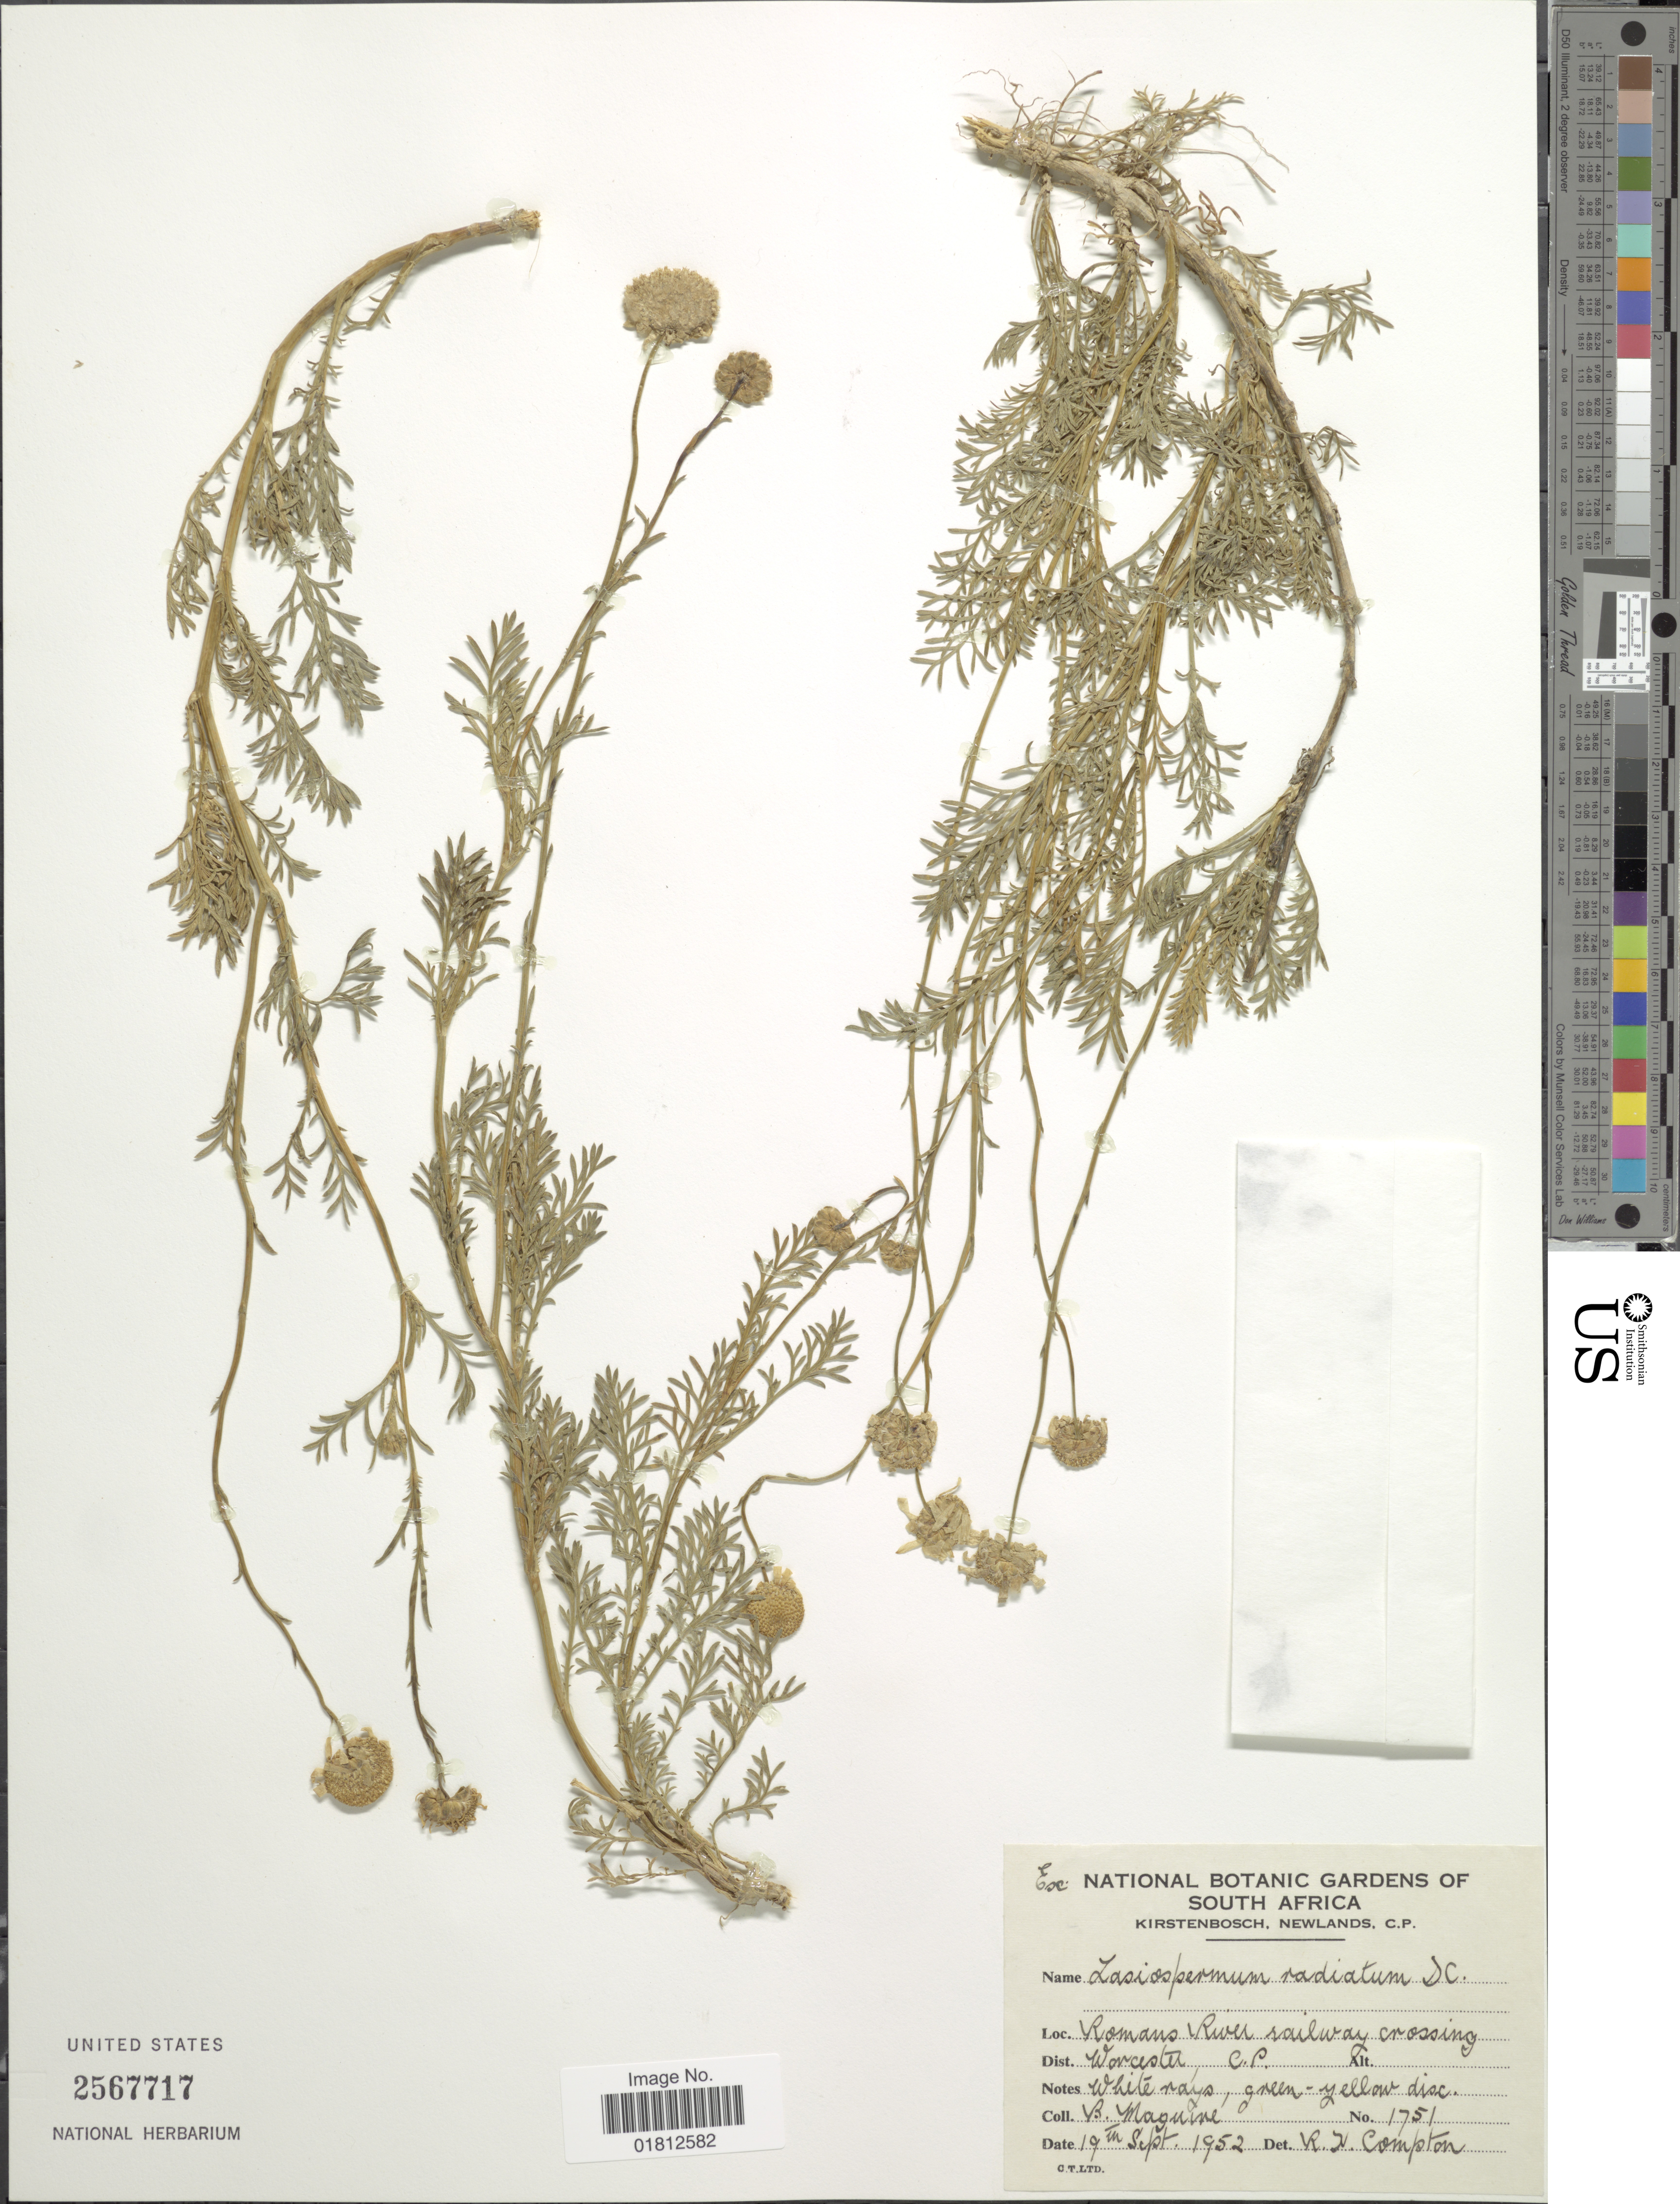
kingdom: Plantae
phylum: Tracheophyta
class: Magnoliopsida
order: Asterales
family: Asteraceae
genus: Lasiospermum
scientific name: Lasiospermum radiatum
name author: DC.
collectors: B. Maguire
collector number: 1751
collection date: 1952-09-19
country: South Africa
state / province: Western Cape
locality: Romans River railway crossing, Dist. Worcester, C. P.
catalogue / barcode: US 2567717